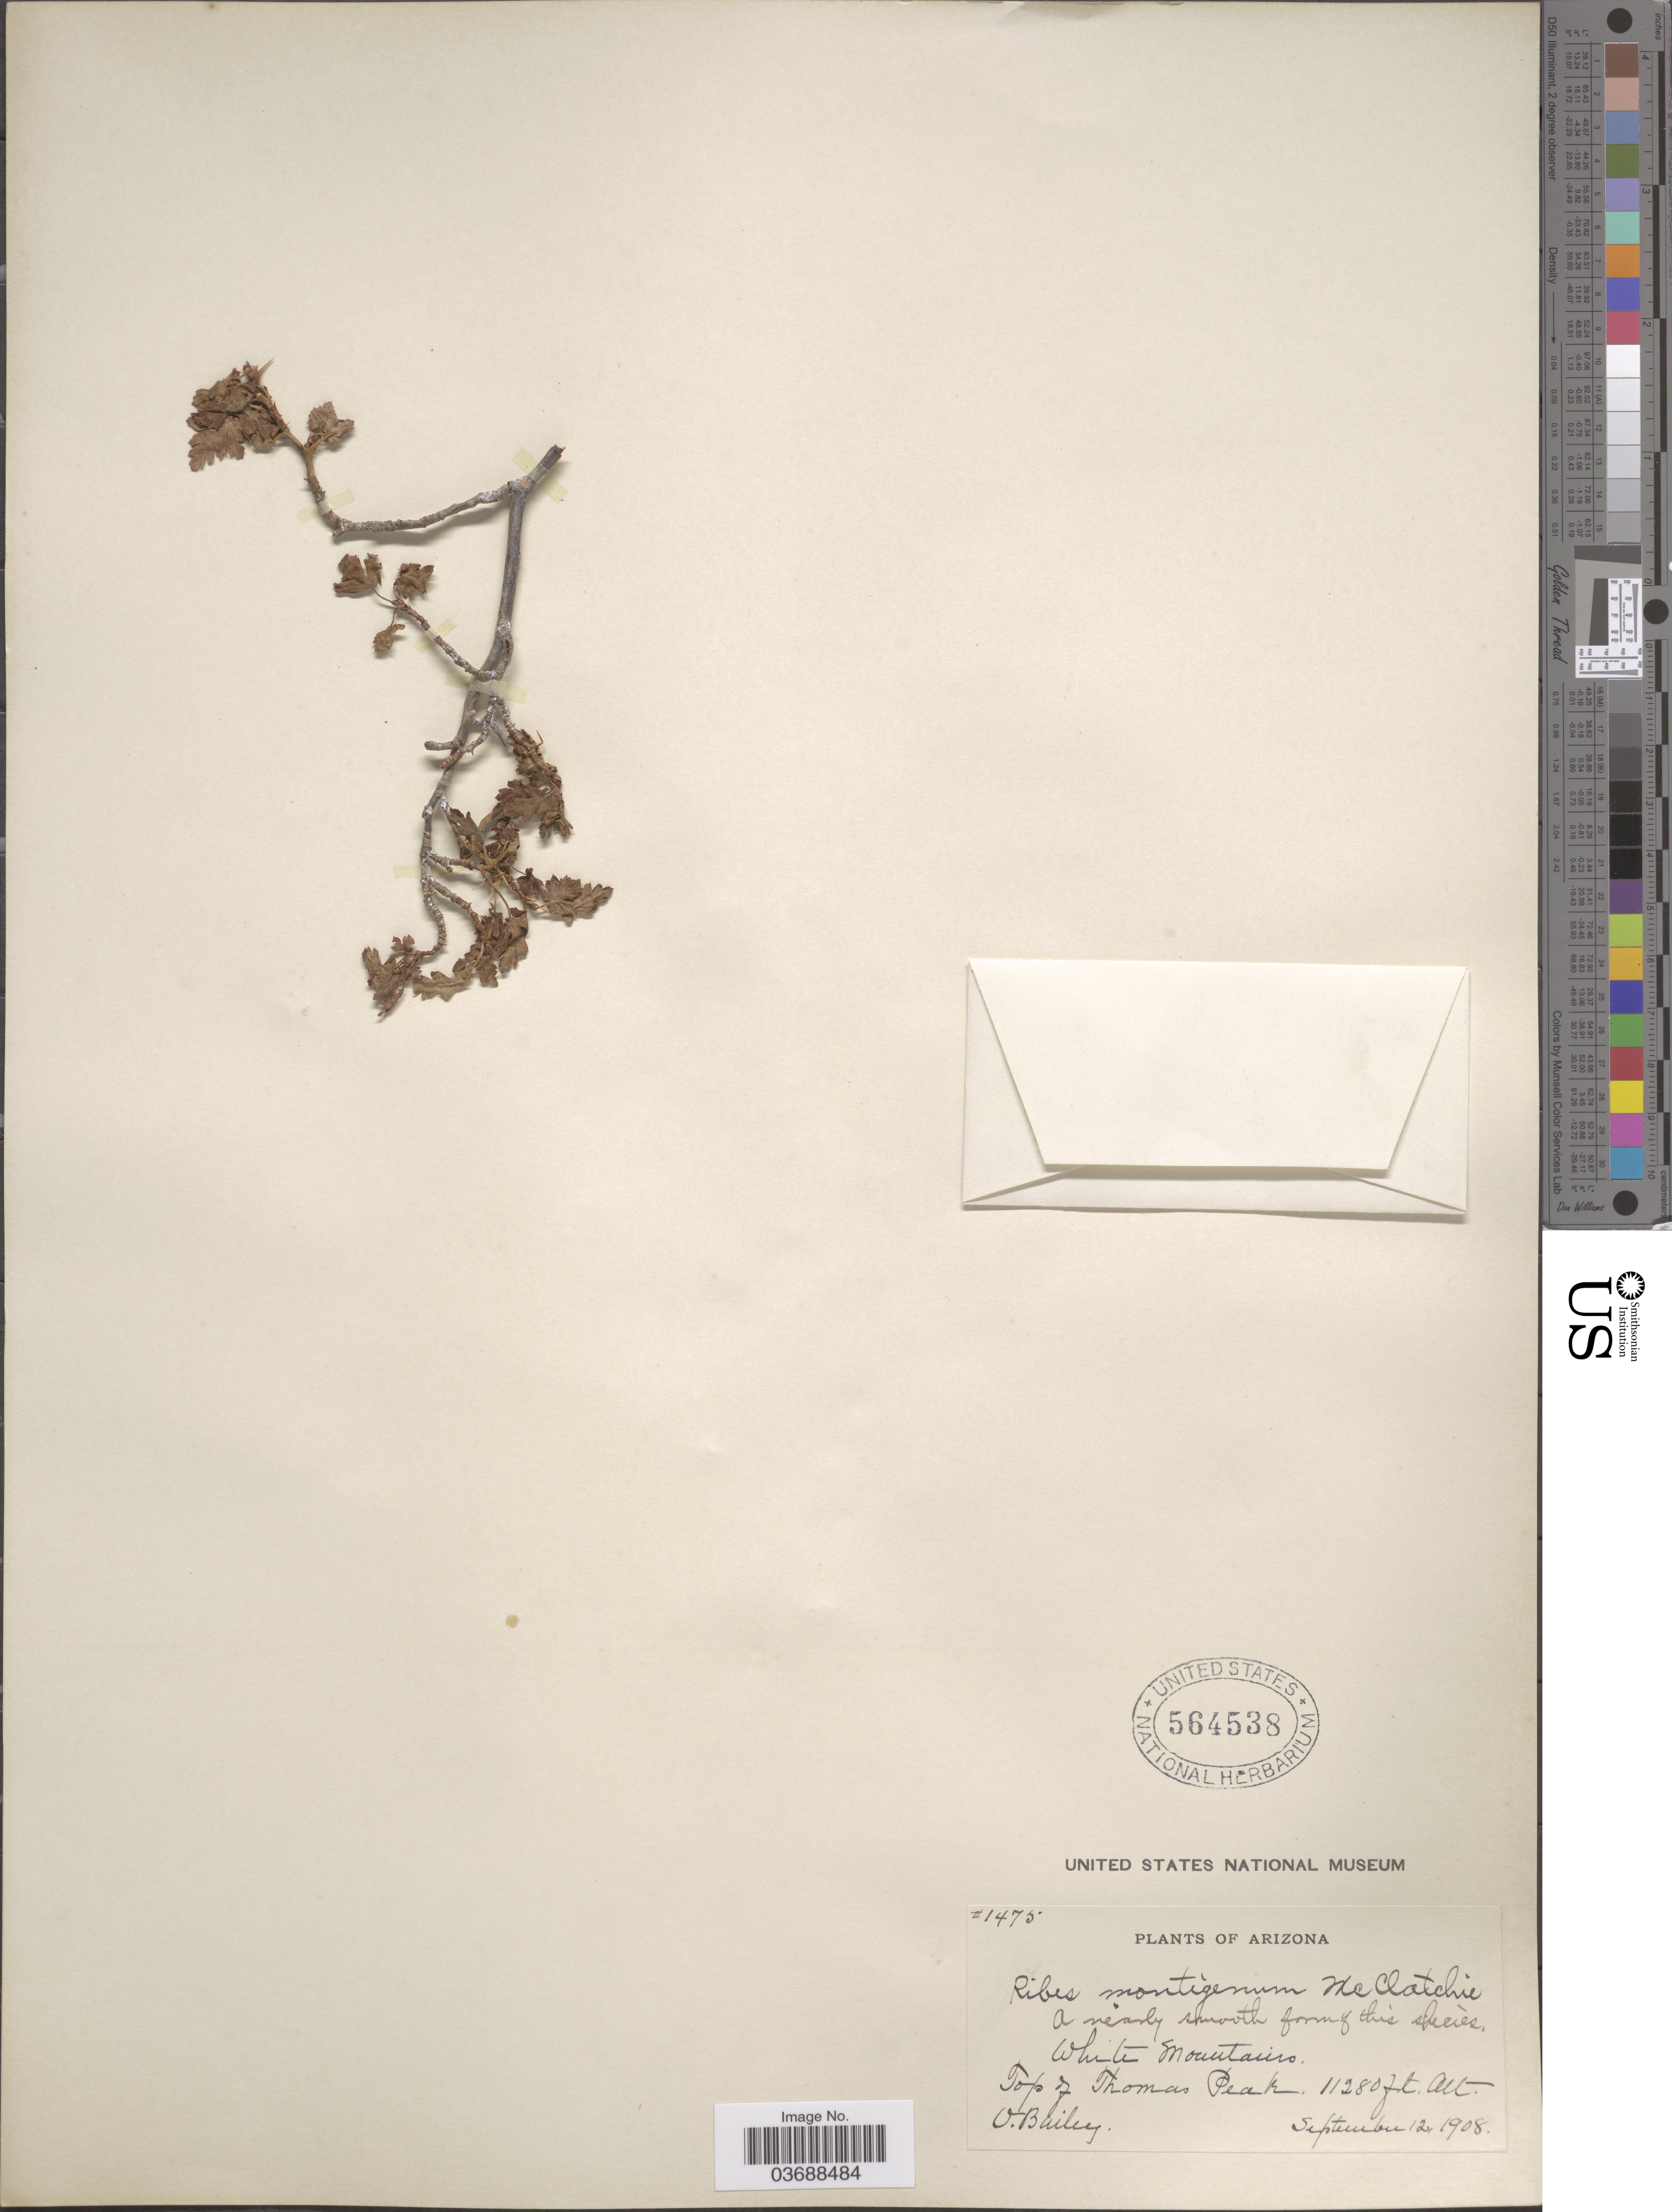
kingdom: Plantae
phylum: Tracheophyta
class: Magnoliopsida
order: Saxifragales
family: Grossulariaceae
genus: Ribes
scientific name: Ribes montigenum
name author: McClatchie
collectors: V. L. Bailey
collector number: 1475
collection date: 1908-09-12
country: United States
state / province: Arizona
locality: White Mountains. Top of Thomas Peak.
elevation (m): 3438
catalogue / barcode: US 564538